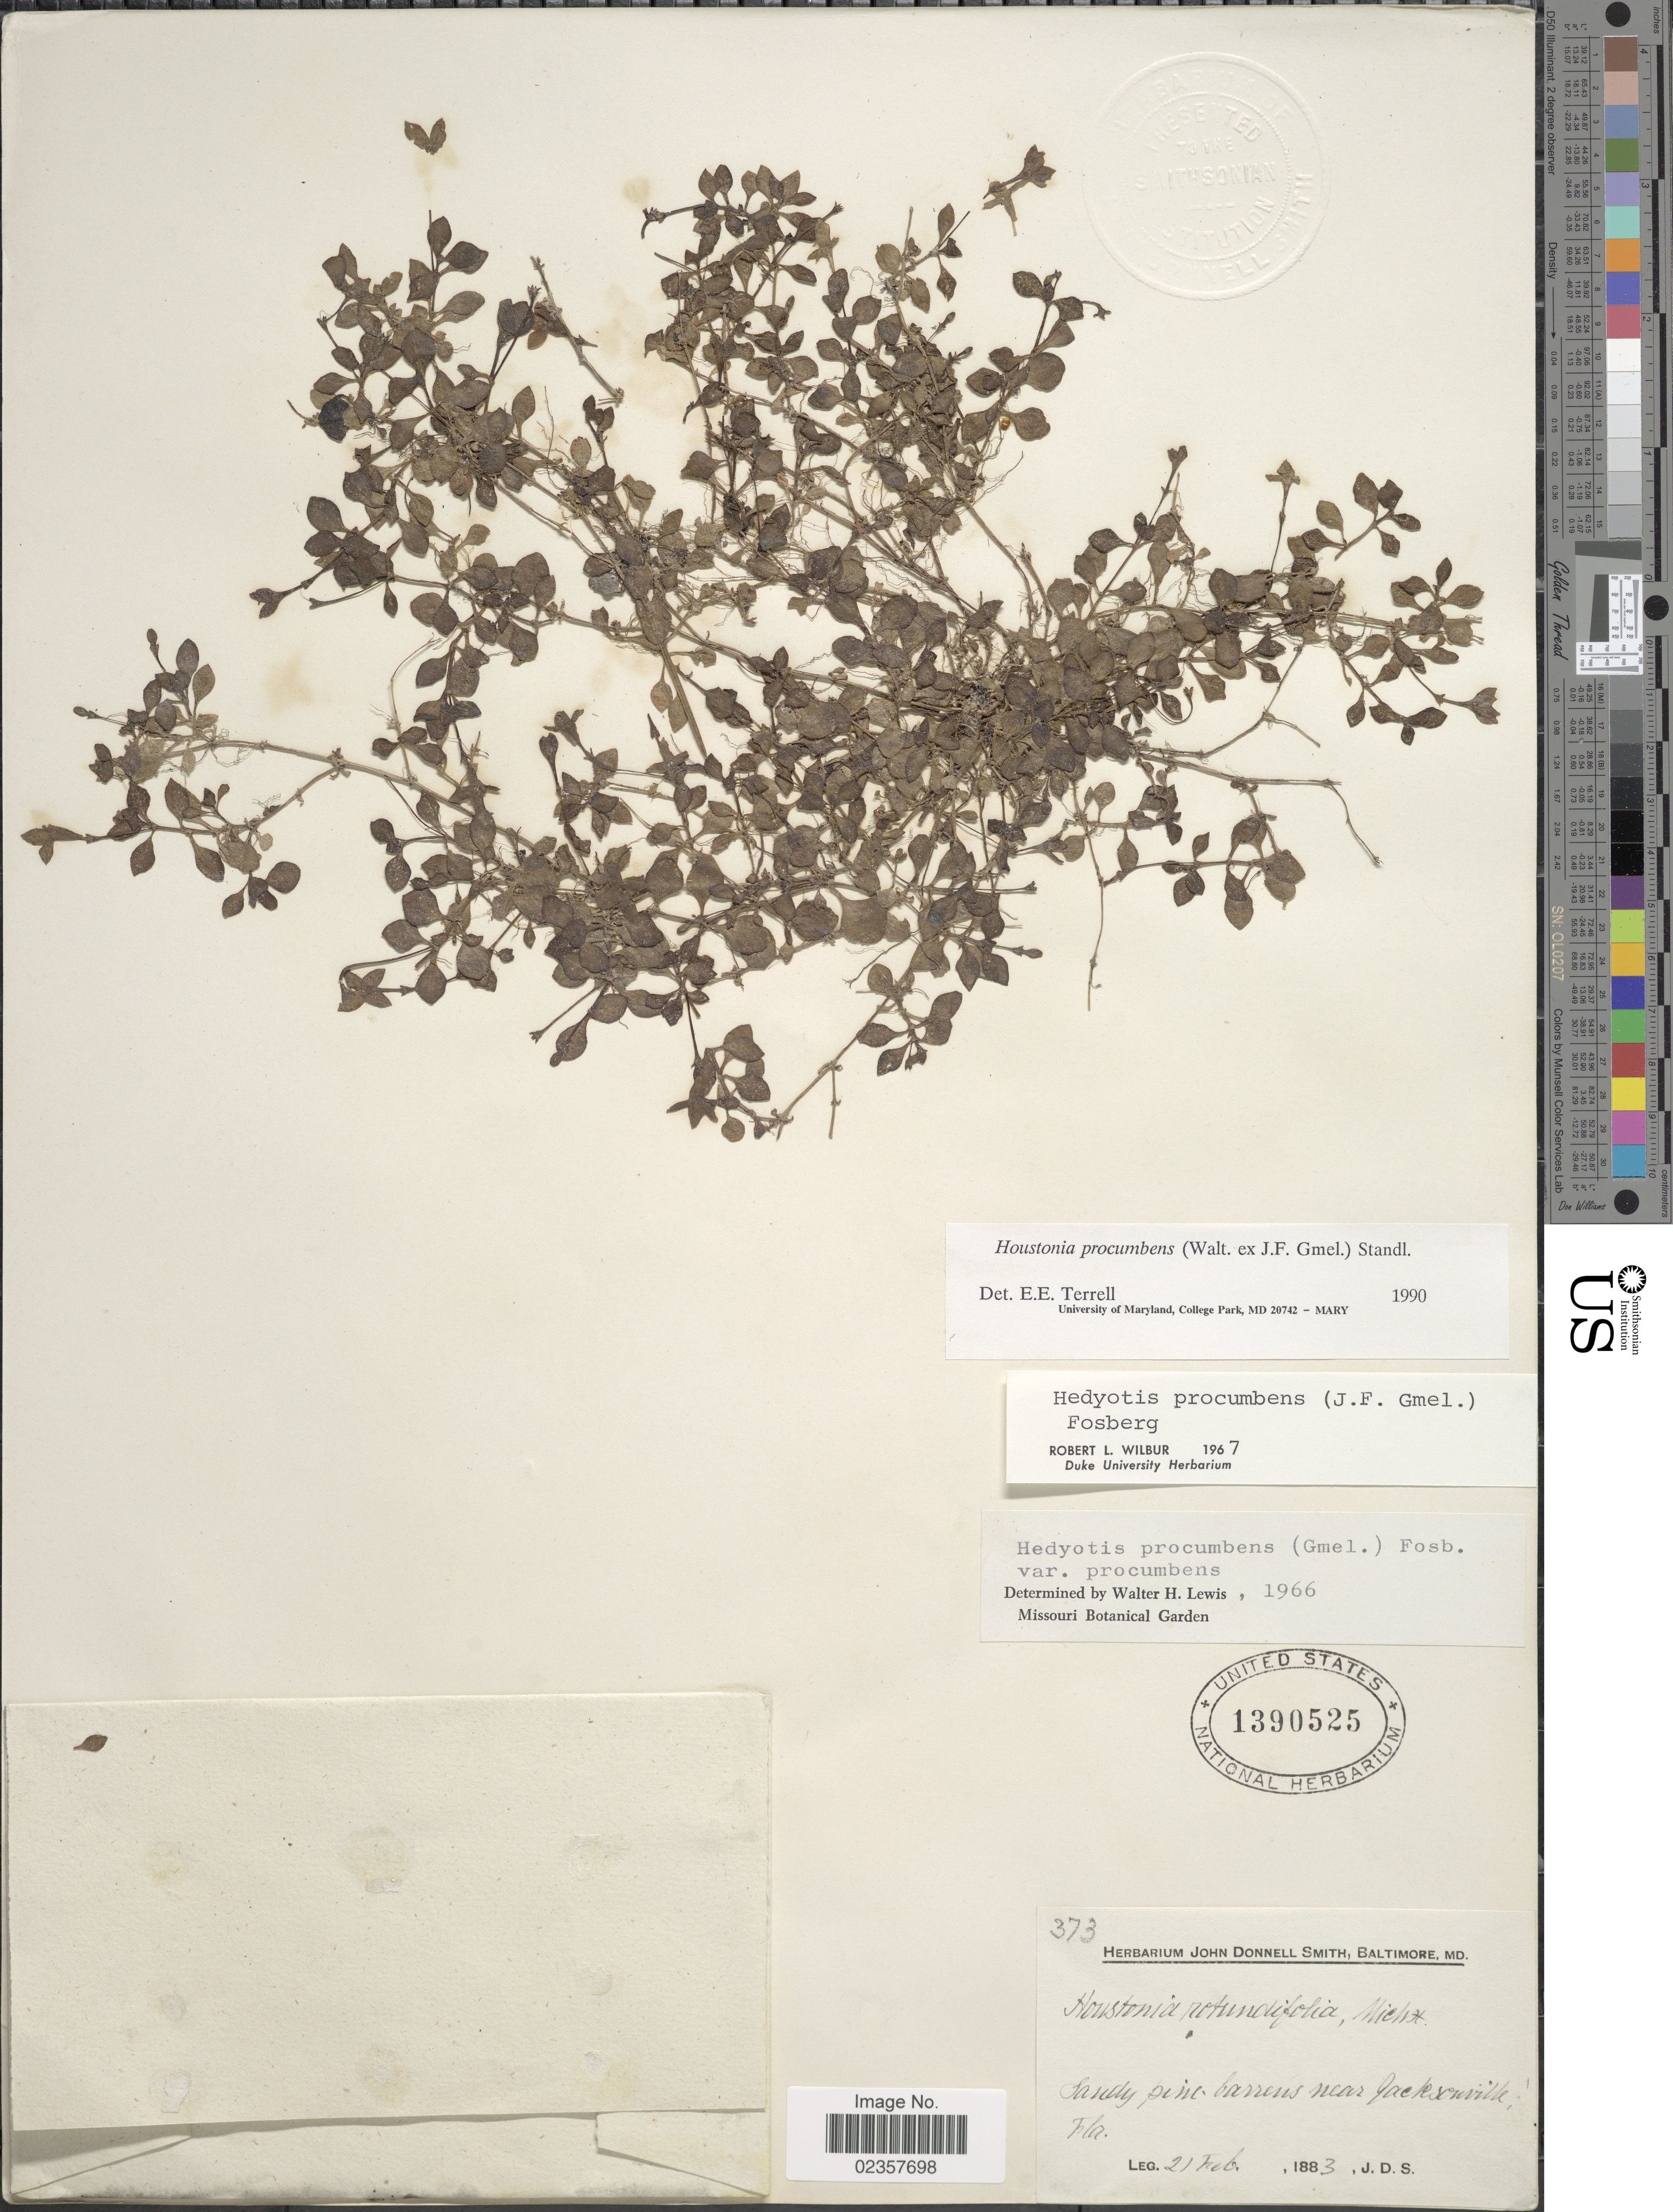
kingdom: Plantae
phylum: Tracheophyta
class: Magnoliopsida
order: Gentianales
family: Rubiaceae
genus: Houstonia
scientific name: Houstonia procumbens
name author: (Walter ex J.F. Gmel.) Standl.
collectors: J. Donnell Smith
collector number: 373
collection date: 1883-02-21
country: United States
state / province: Florida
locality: Sandy pine, barrens near Jacksonville. Fla.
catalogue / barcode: US 1390525